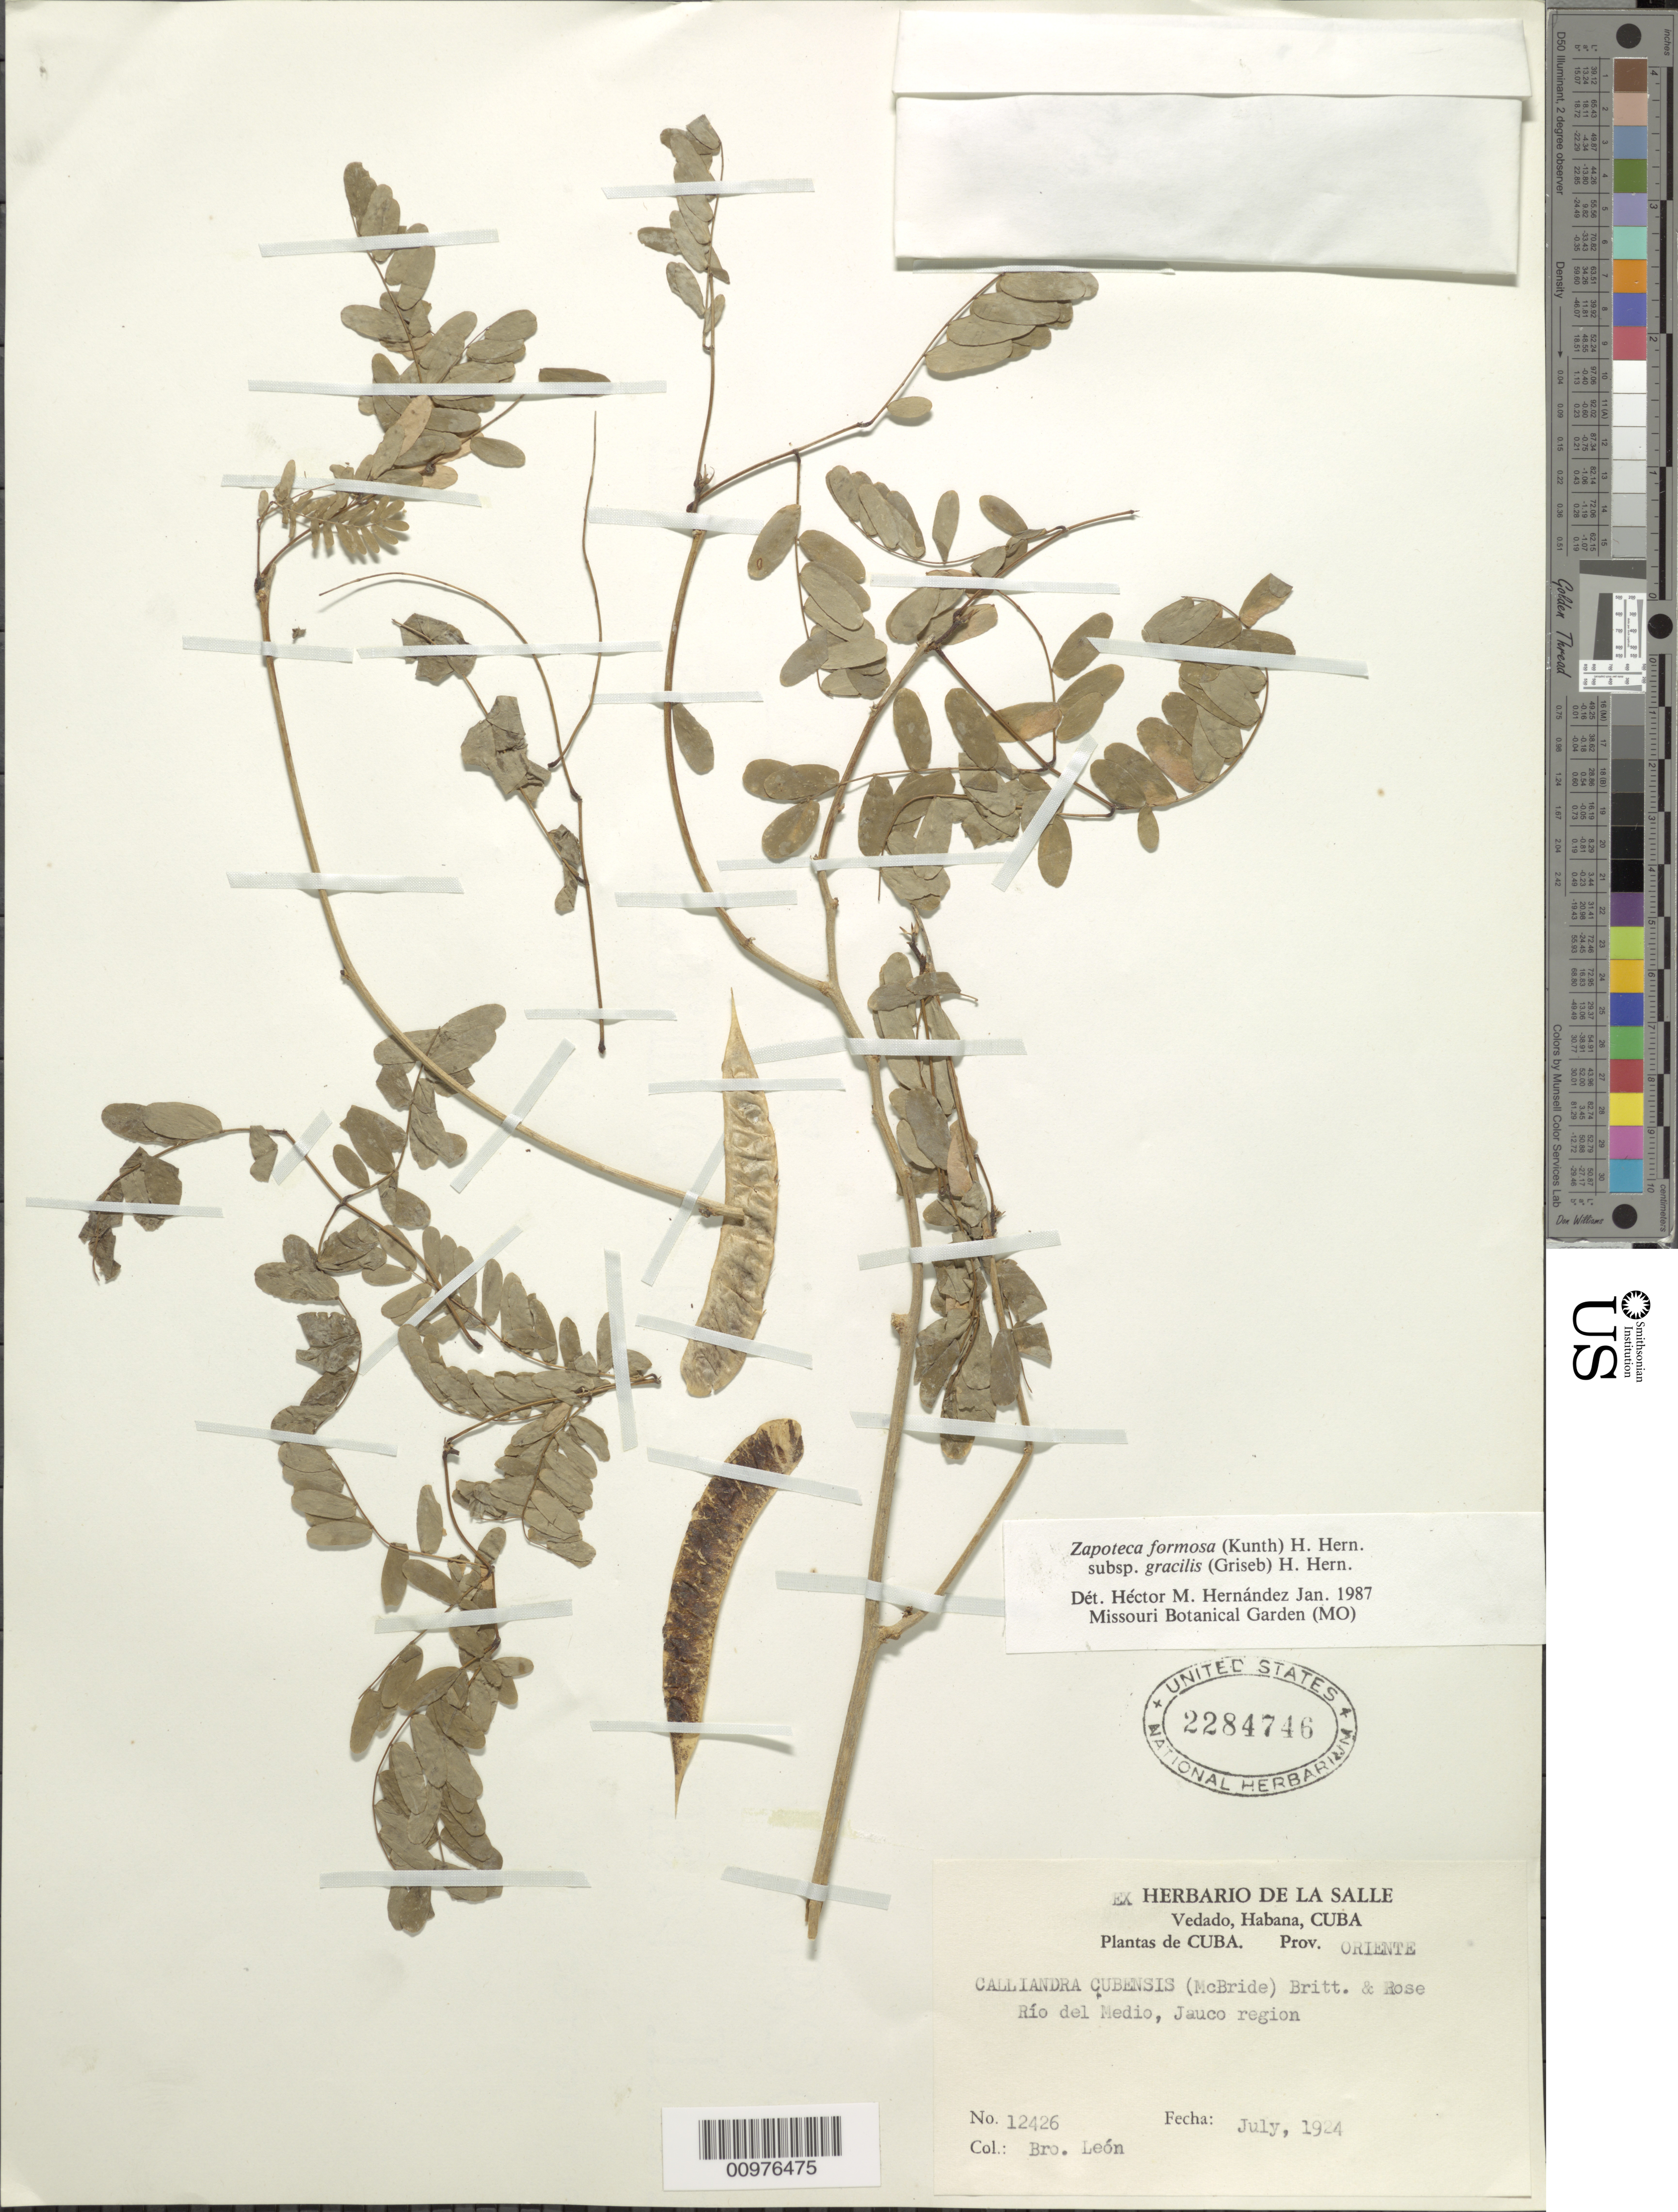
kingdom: Plantae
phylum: Tracheophyta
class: Magnoliopsida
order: Fabales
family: Fabaceae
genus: Zapoteca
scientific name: Zapoteca formosa subsp. gracilis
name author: (Griseb.) H.M. Hern.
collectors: Bro. León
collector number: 12426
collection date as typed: Jul 1924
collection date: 1924-07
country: Cuba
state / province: Oriente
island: Cuba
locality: Rio del Medio, Jauco region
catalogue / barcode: US 2284746